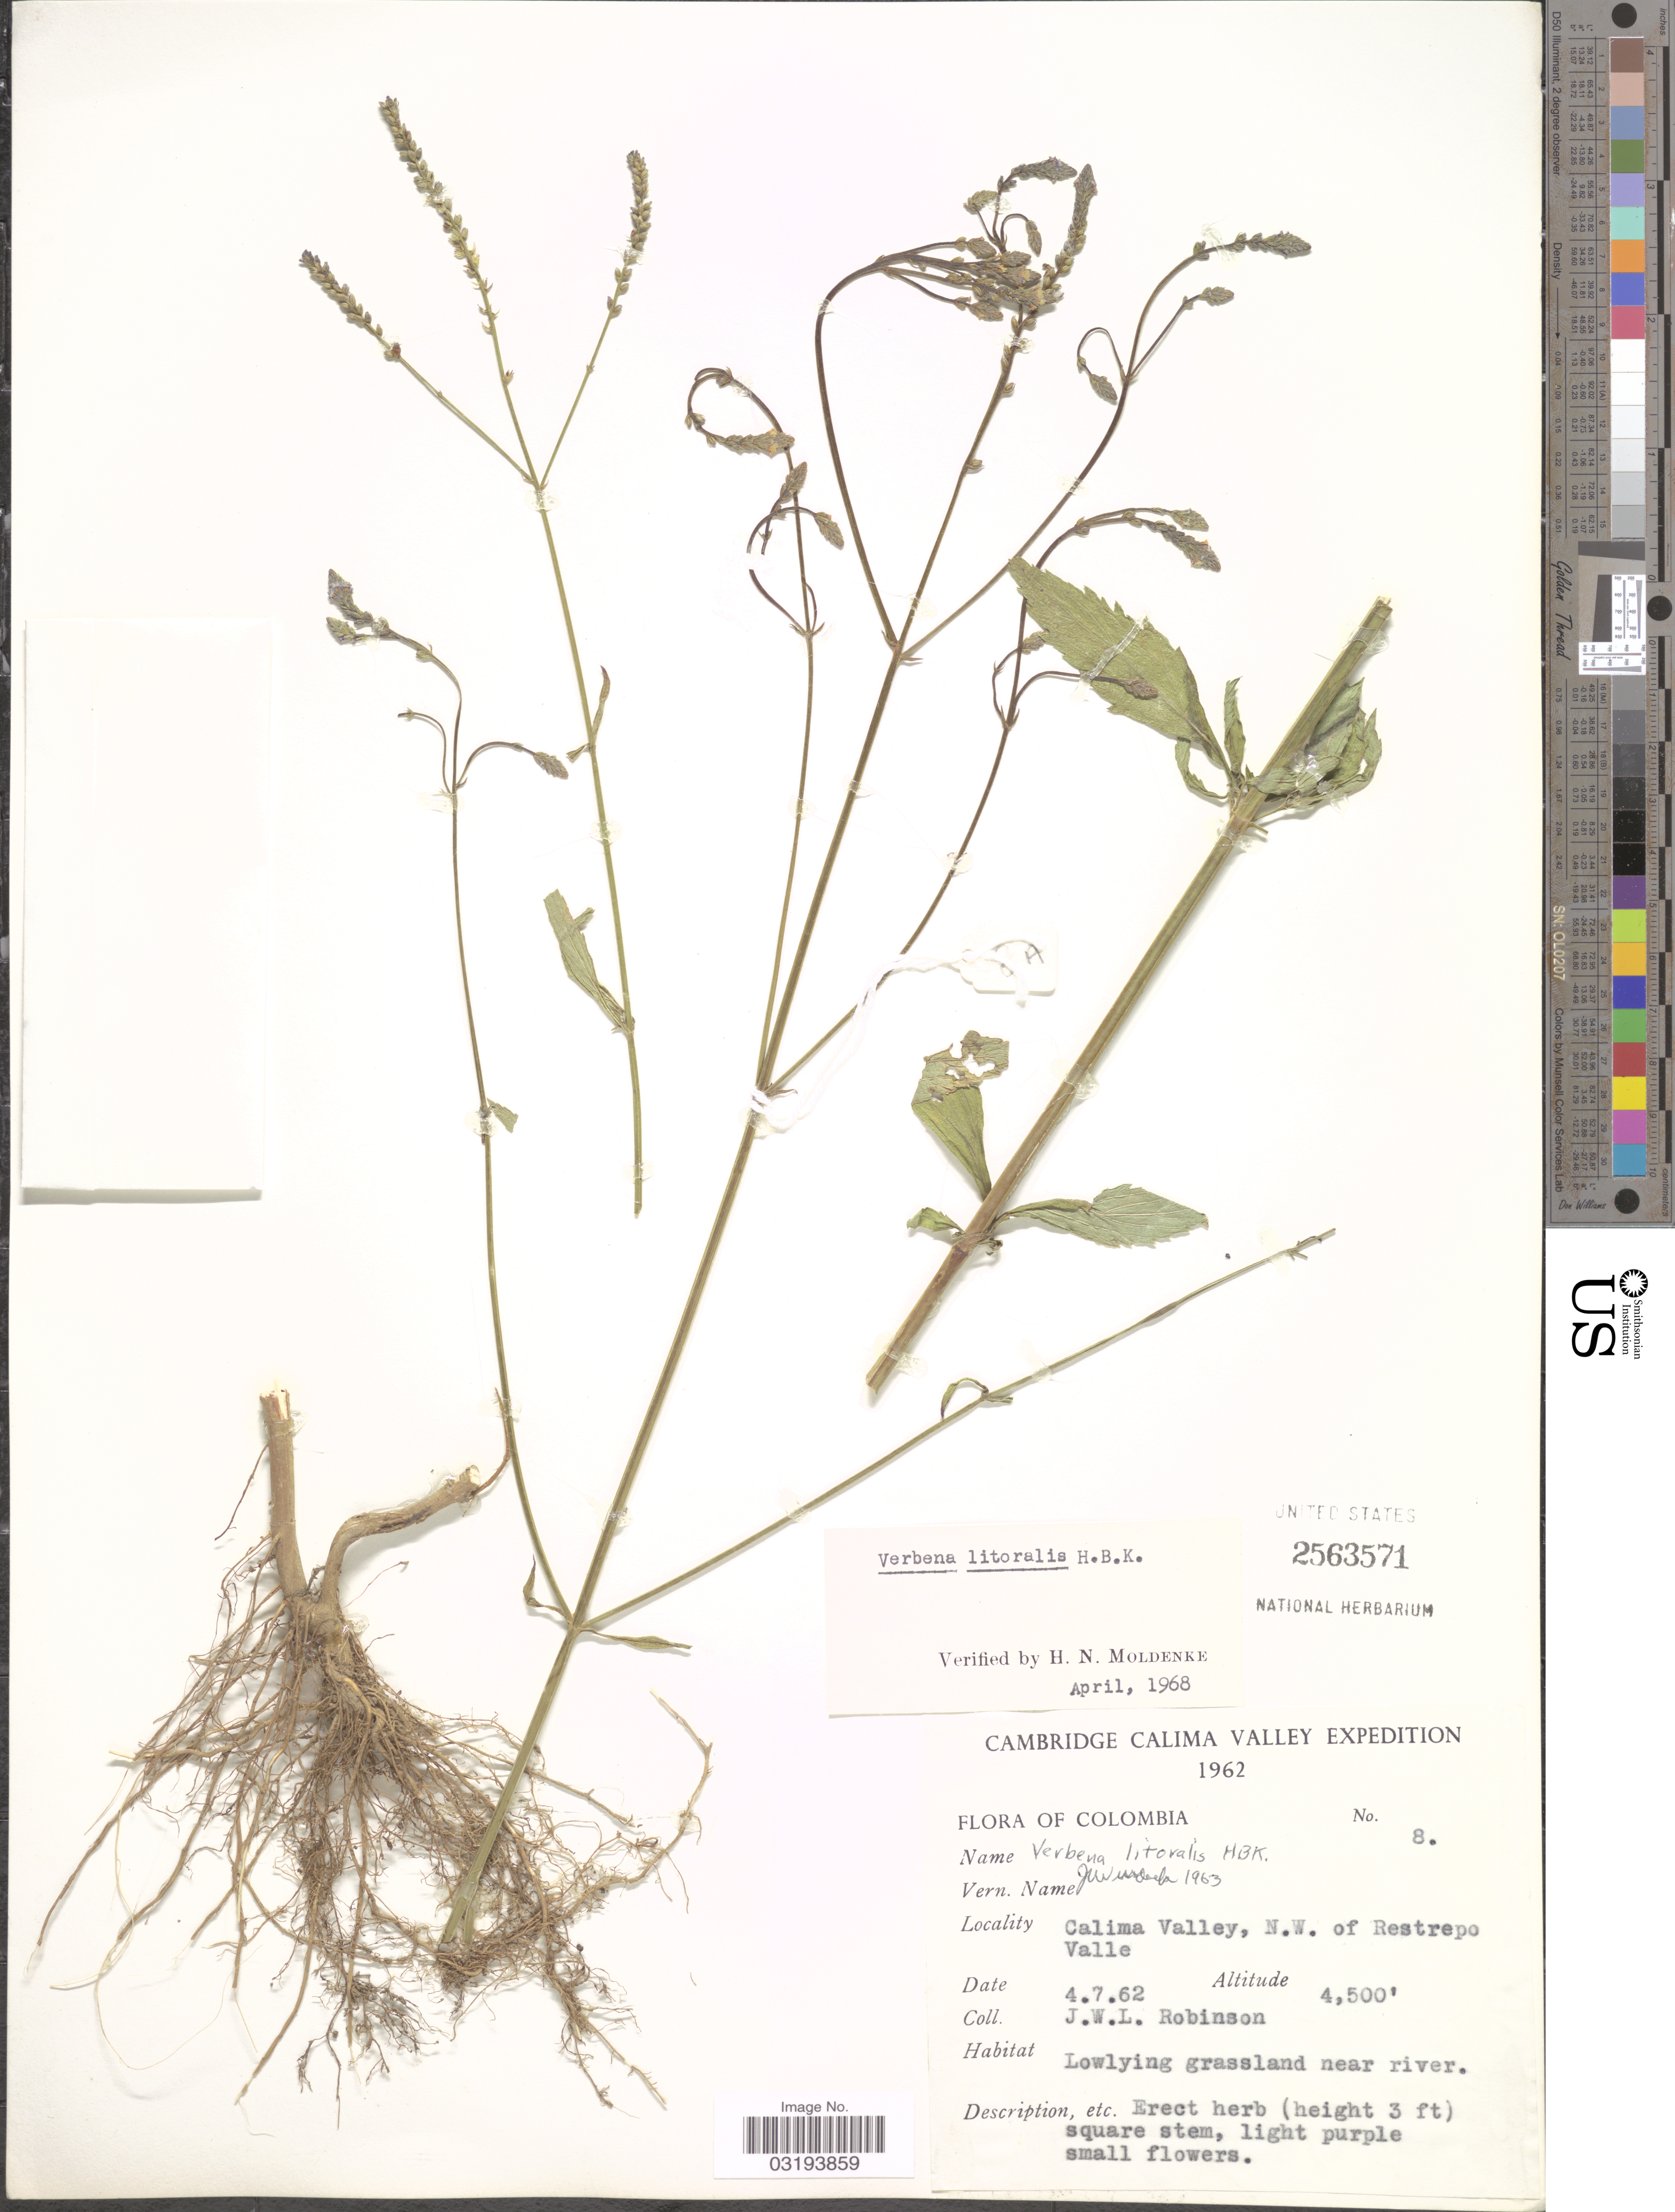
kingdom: Plantae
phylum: Tracheophyta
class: Magnoliopsida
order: Lamiales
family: Verbenaceae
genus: Verbena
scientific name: Verbena litoralis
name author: Kunth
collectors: J. W. Robinson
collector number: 8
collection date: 1962-07-04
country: Colombia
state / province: Valle del Cauca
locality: Calima Valley, N.W. of Restrepo Valle.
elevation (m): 1372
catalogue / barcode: US 2563571